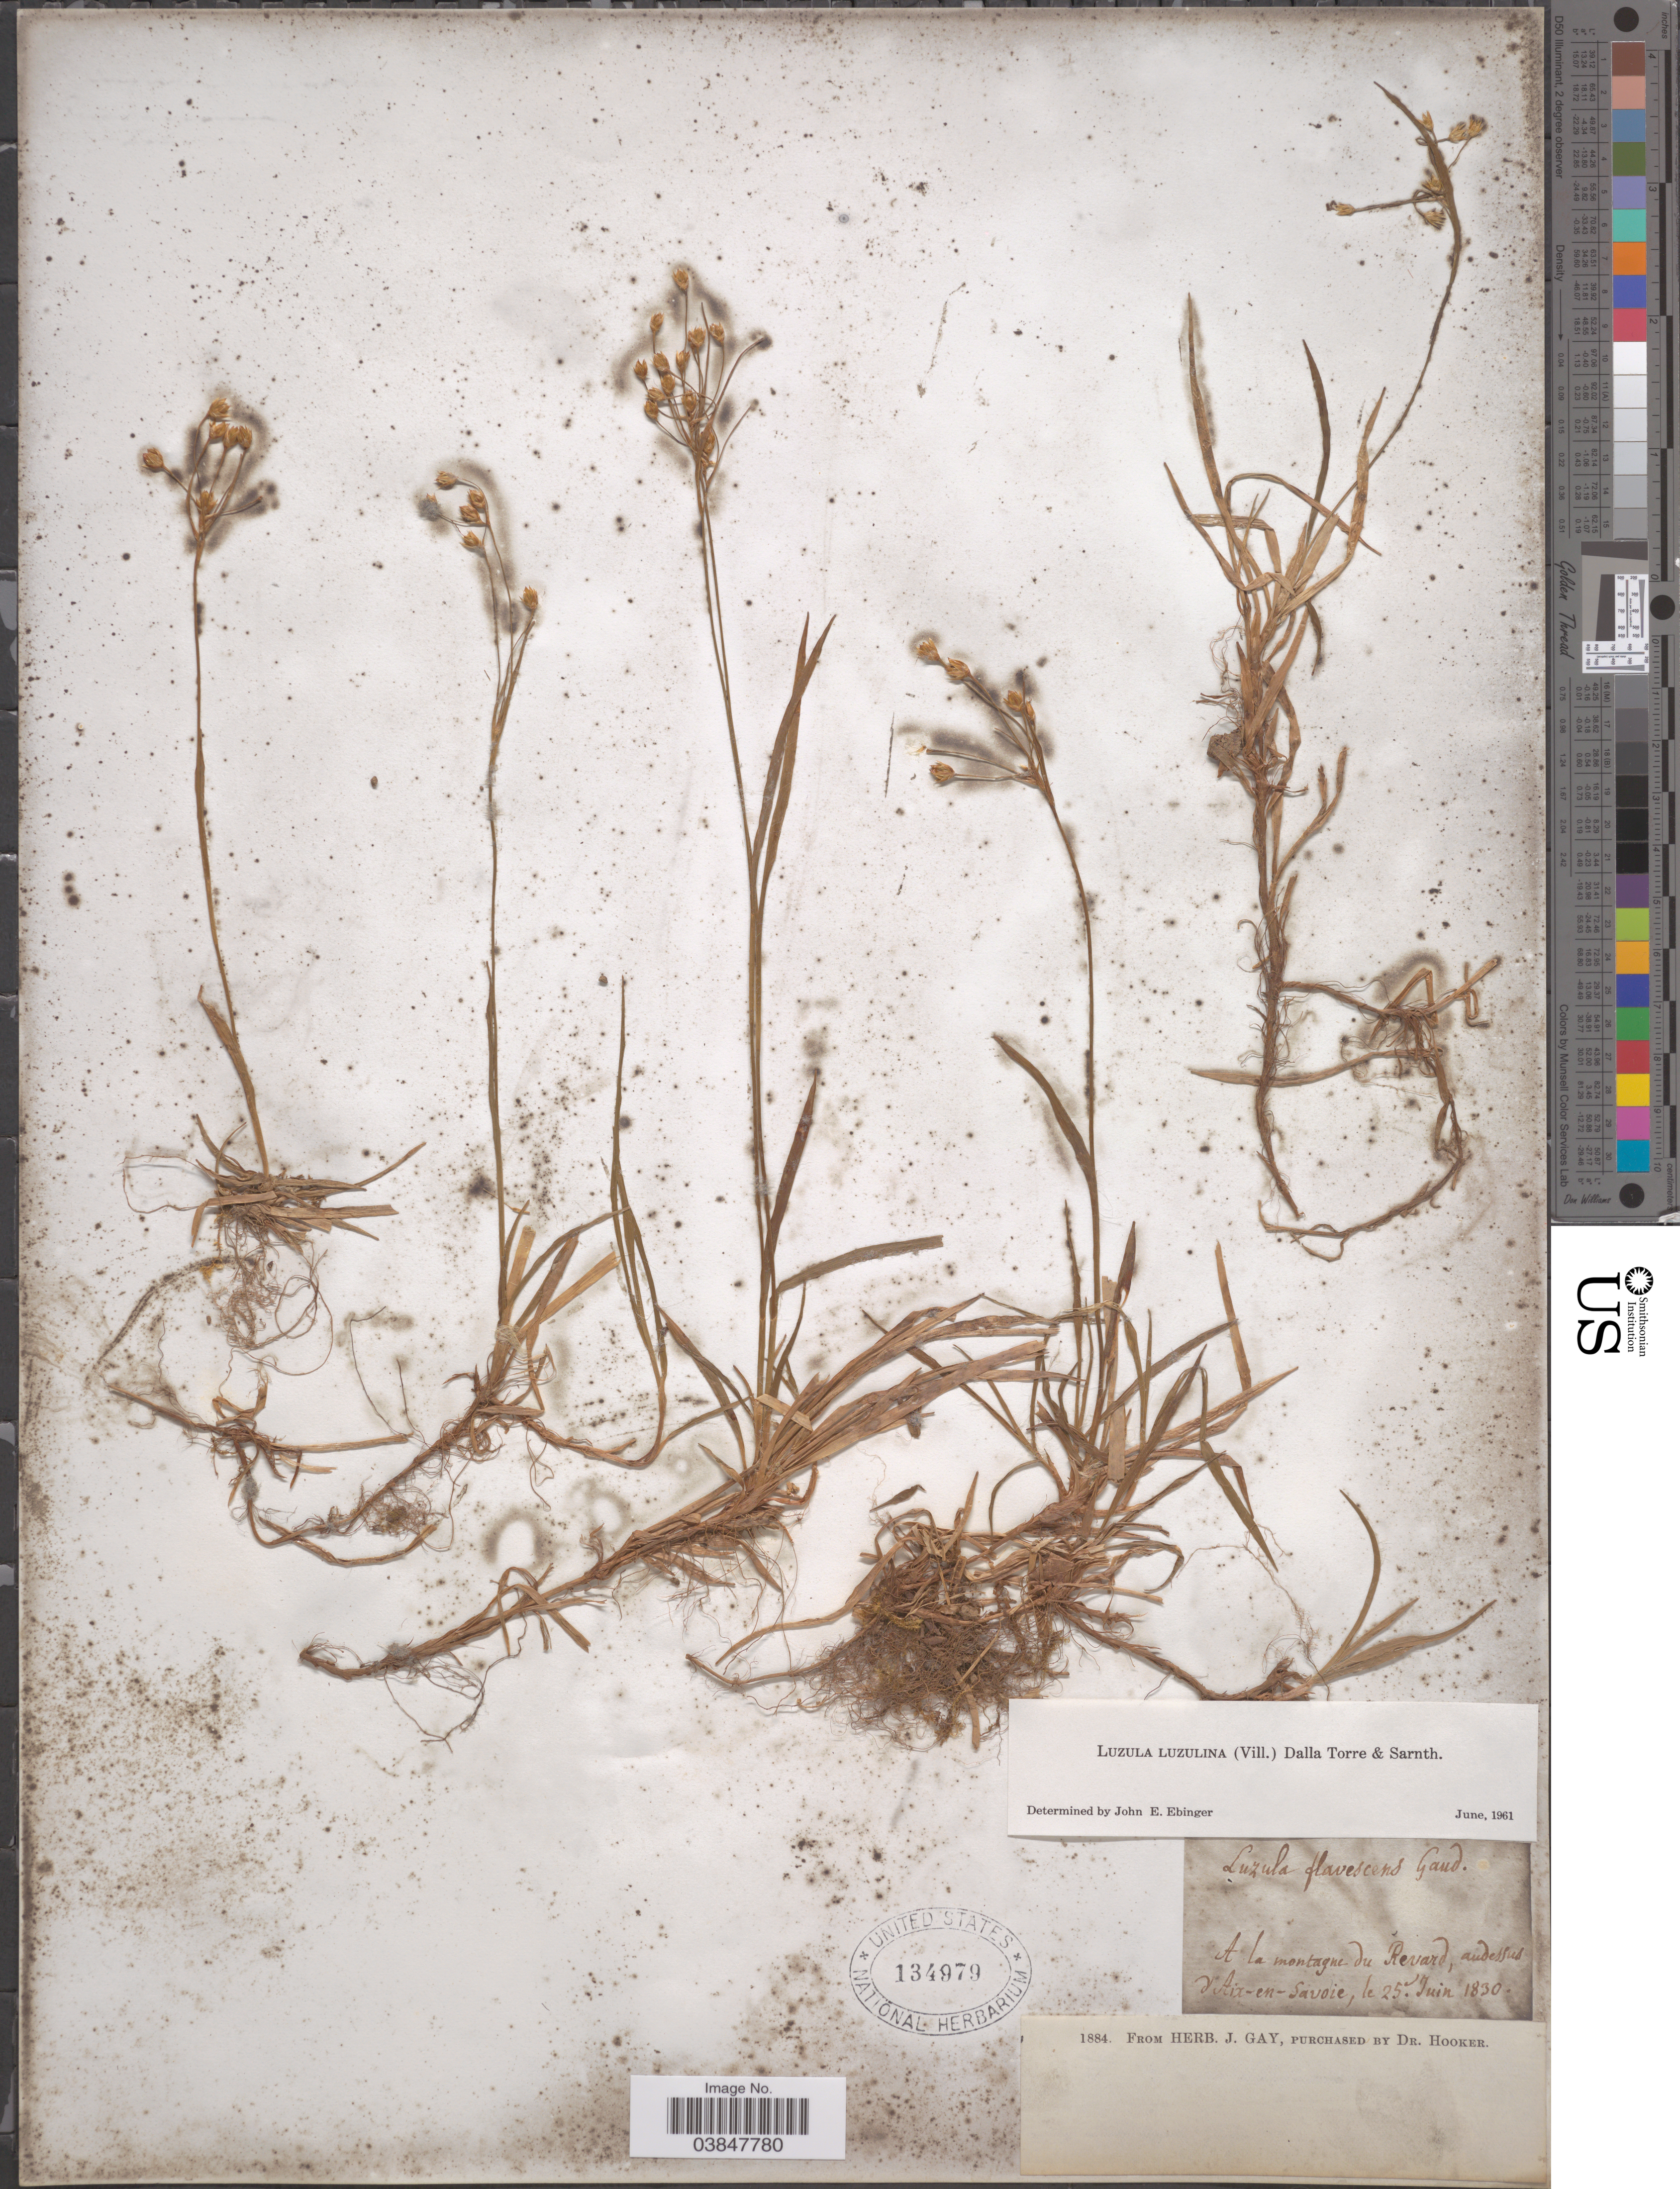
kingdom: Plantae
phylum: Tracheophyta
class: Liliopsida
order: Poales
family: Juncaceae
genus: Luzula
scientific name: Luzula luzulina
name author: (Vill.) Racib.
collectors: ex herb. J. Gay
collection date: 1830-06-25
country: France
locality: A la montagne du Revard, audessus d' Aix- en Savoie.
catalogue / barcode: US 134979